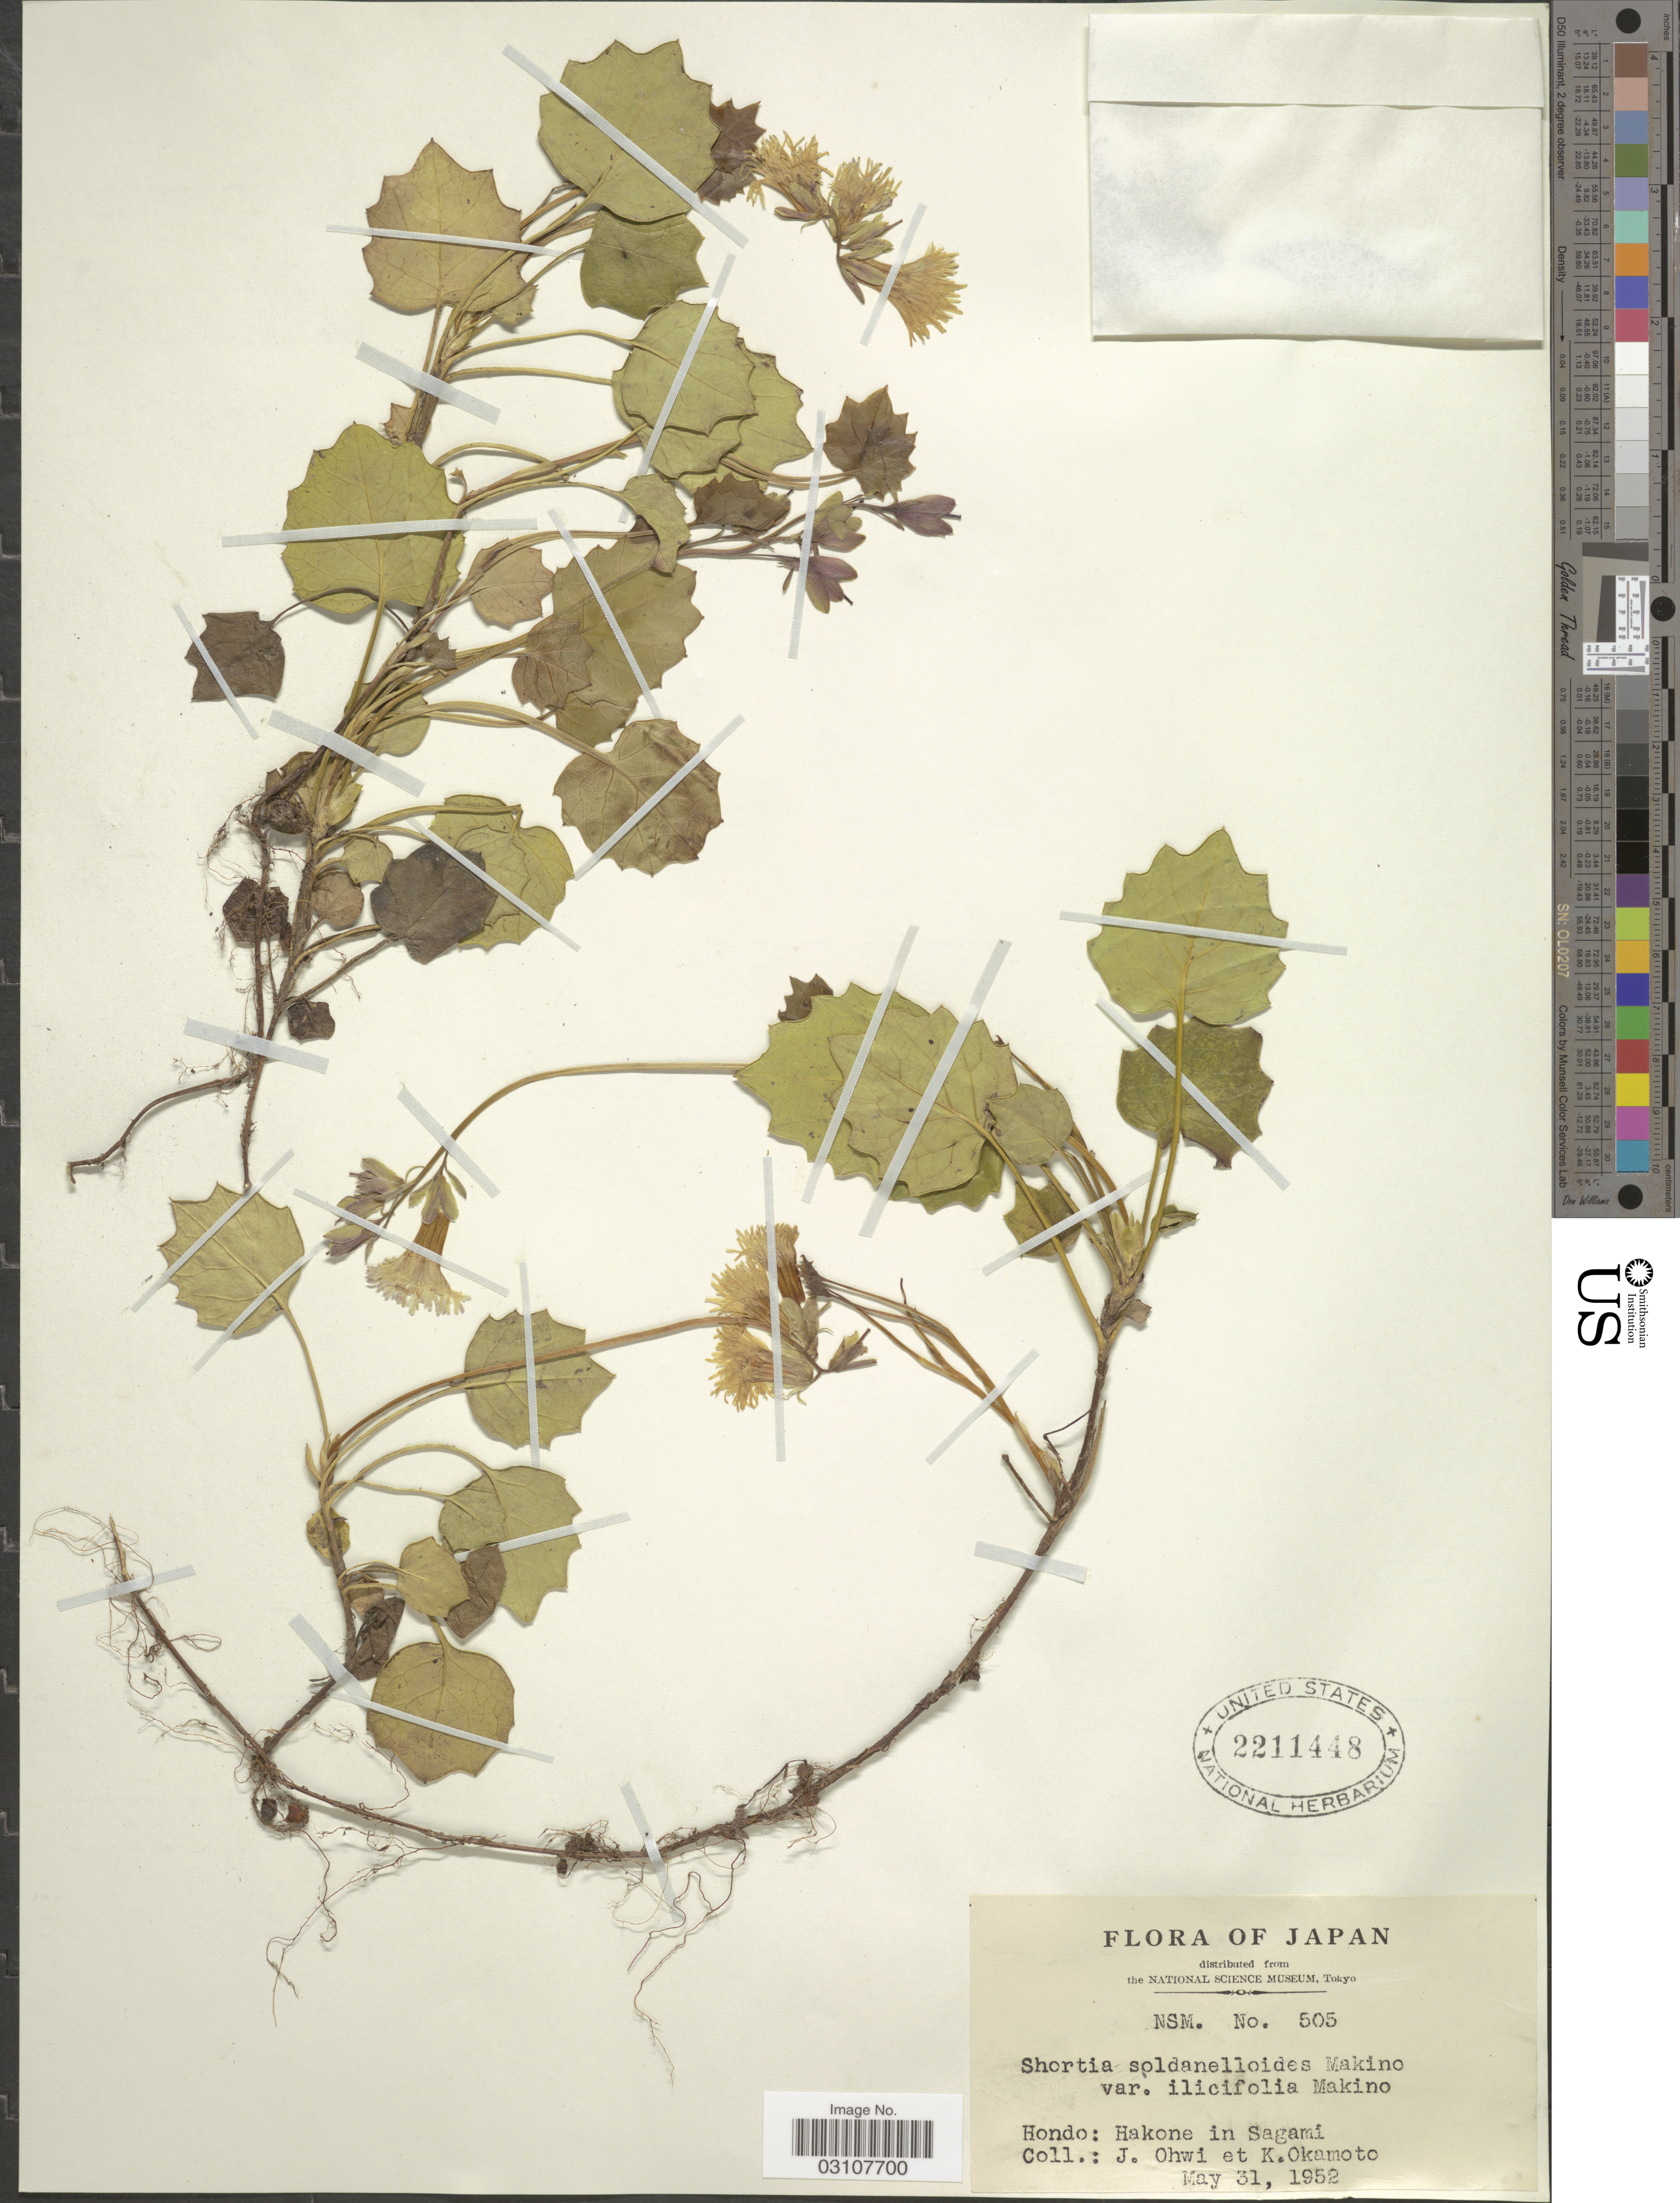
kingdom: Plantae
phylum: Tracheophyta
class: Magnoliopsida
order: Ericales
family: Diapensiaceae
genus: Shortia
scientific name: Shortia soldanelloides var. ilicifolius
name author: (Maxim.) Makino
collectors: J. Ohwi & K. Okamoto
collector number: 505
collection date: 1952-05-31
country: Japan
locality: Hondo: Hakone in Sagami.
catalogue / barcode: US 2211448